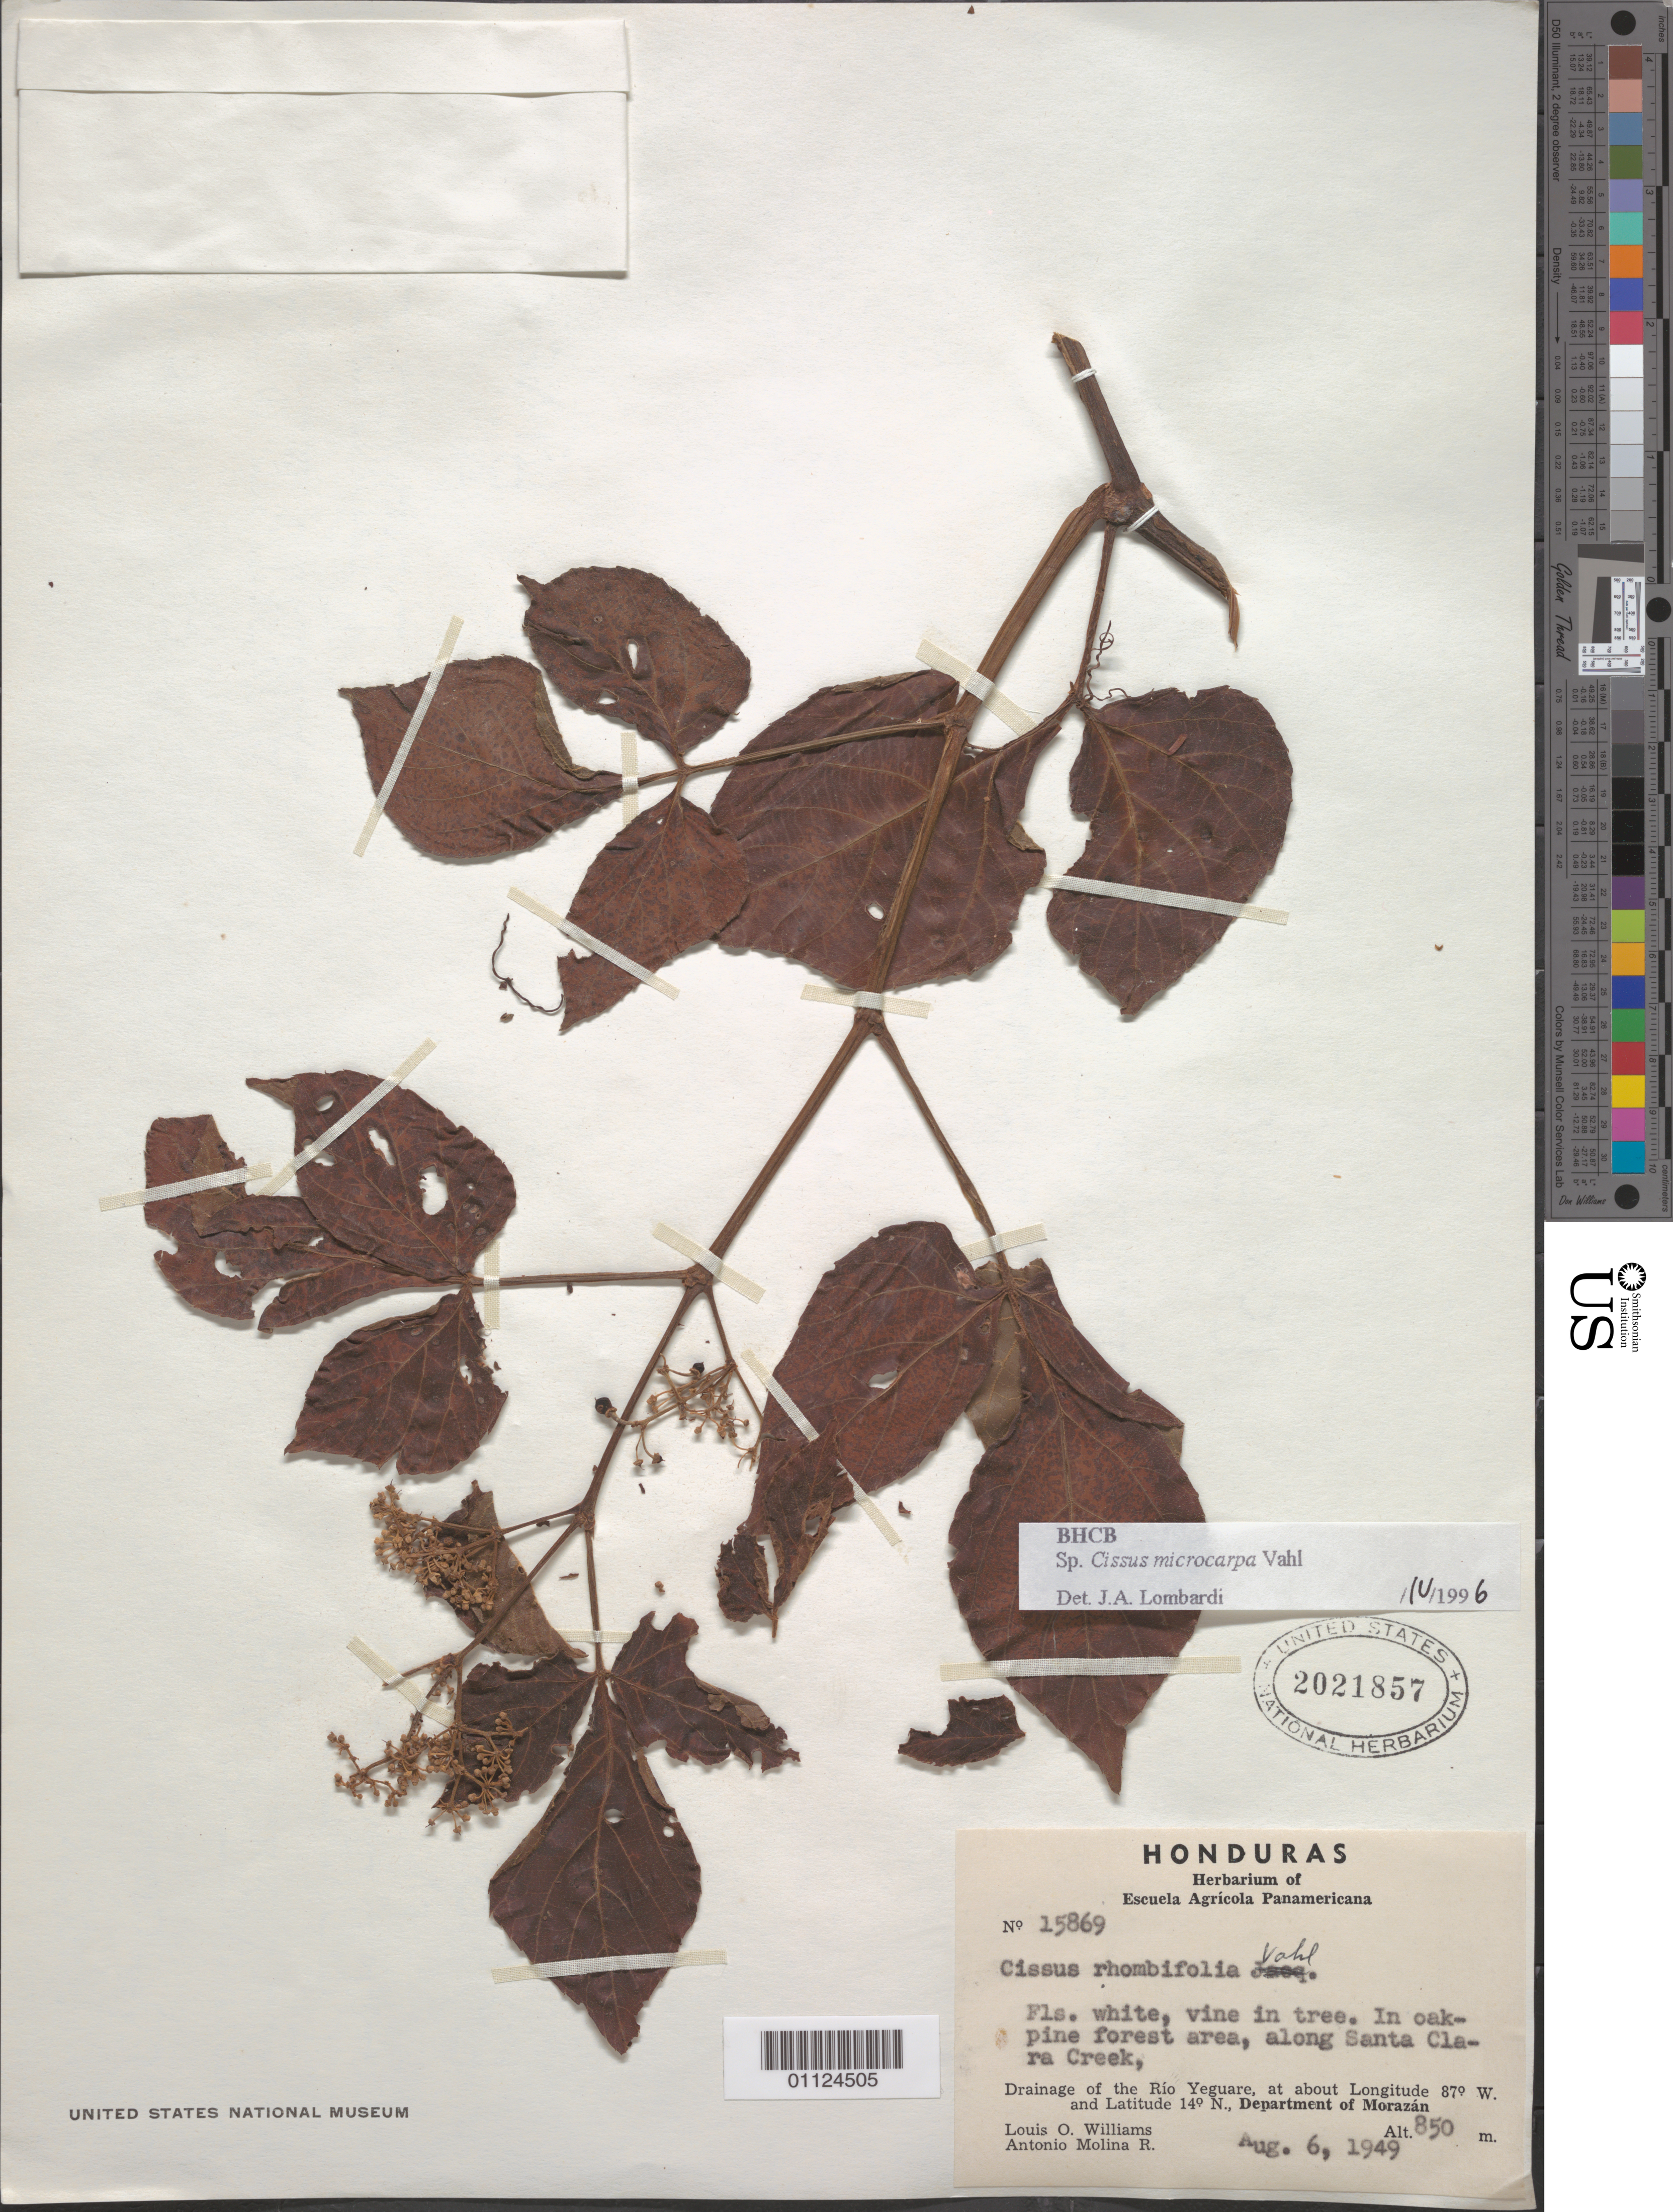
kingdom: Plantae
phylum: Tracheophyta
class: Magnoliopsida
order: Vitales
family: Vitaceae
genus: Cissus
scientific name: Cissus microcarpa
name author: Vahl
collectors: L. O. Williams & A. Molina R.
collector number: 15869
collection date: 1949-08-06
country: Honduras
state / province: Fco. Morazán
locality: Along Santa Clara Creek. Drainage of the Rio Yeguare.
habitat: Vine in tree. In oak-pine forest area.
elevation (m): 850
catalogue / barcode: US 2021857